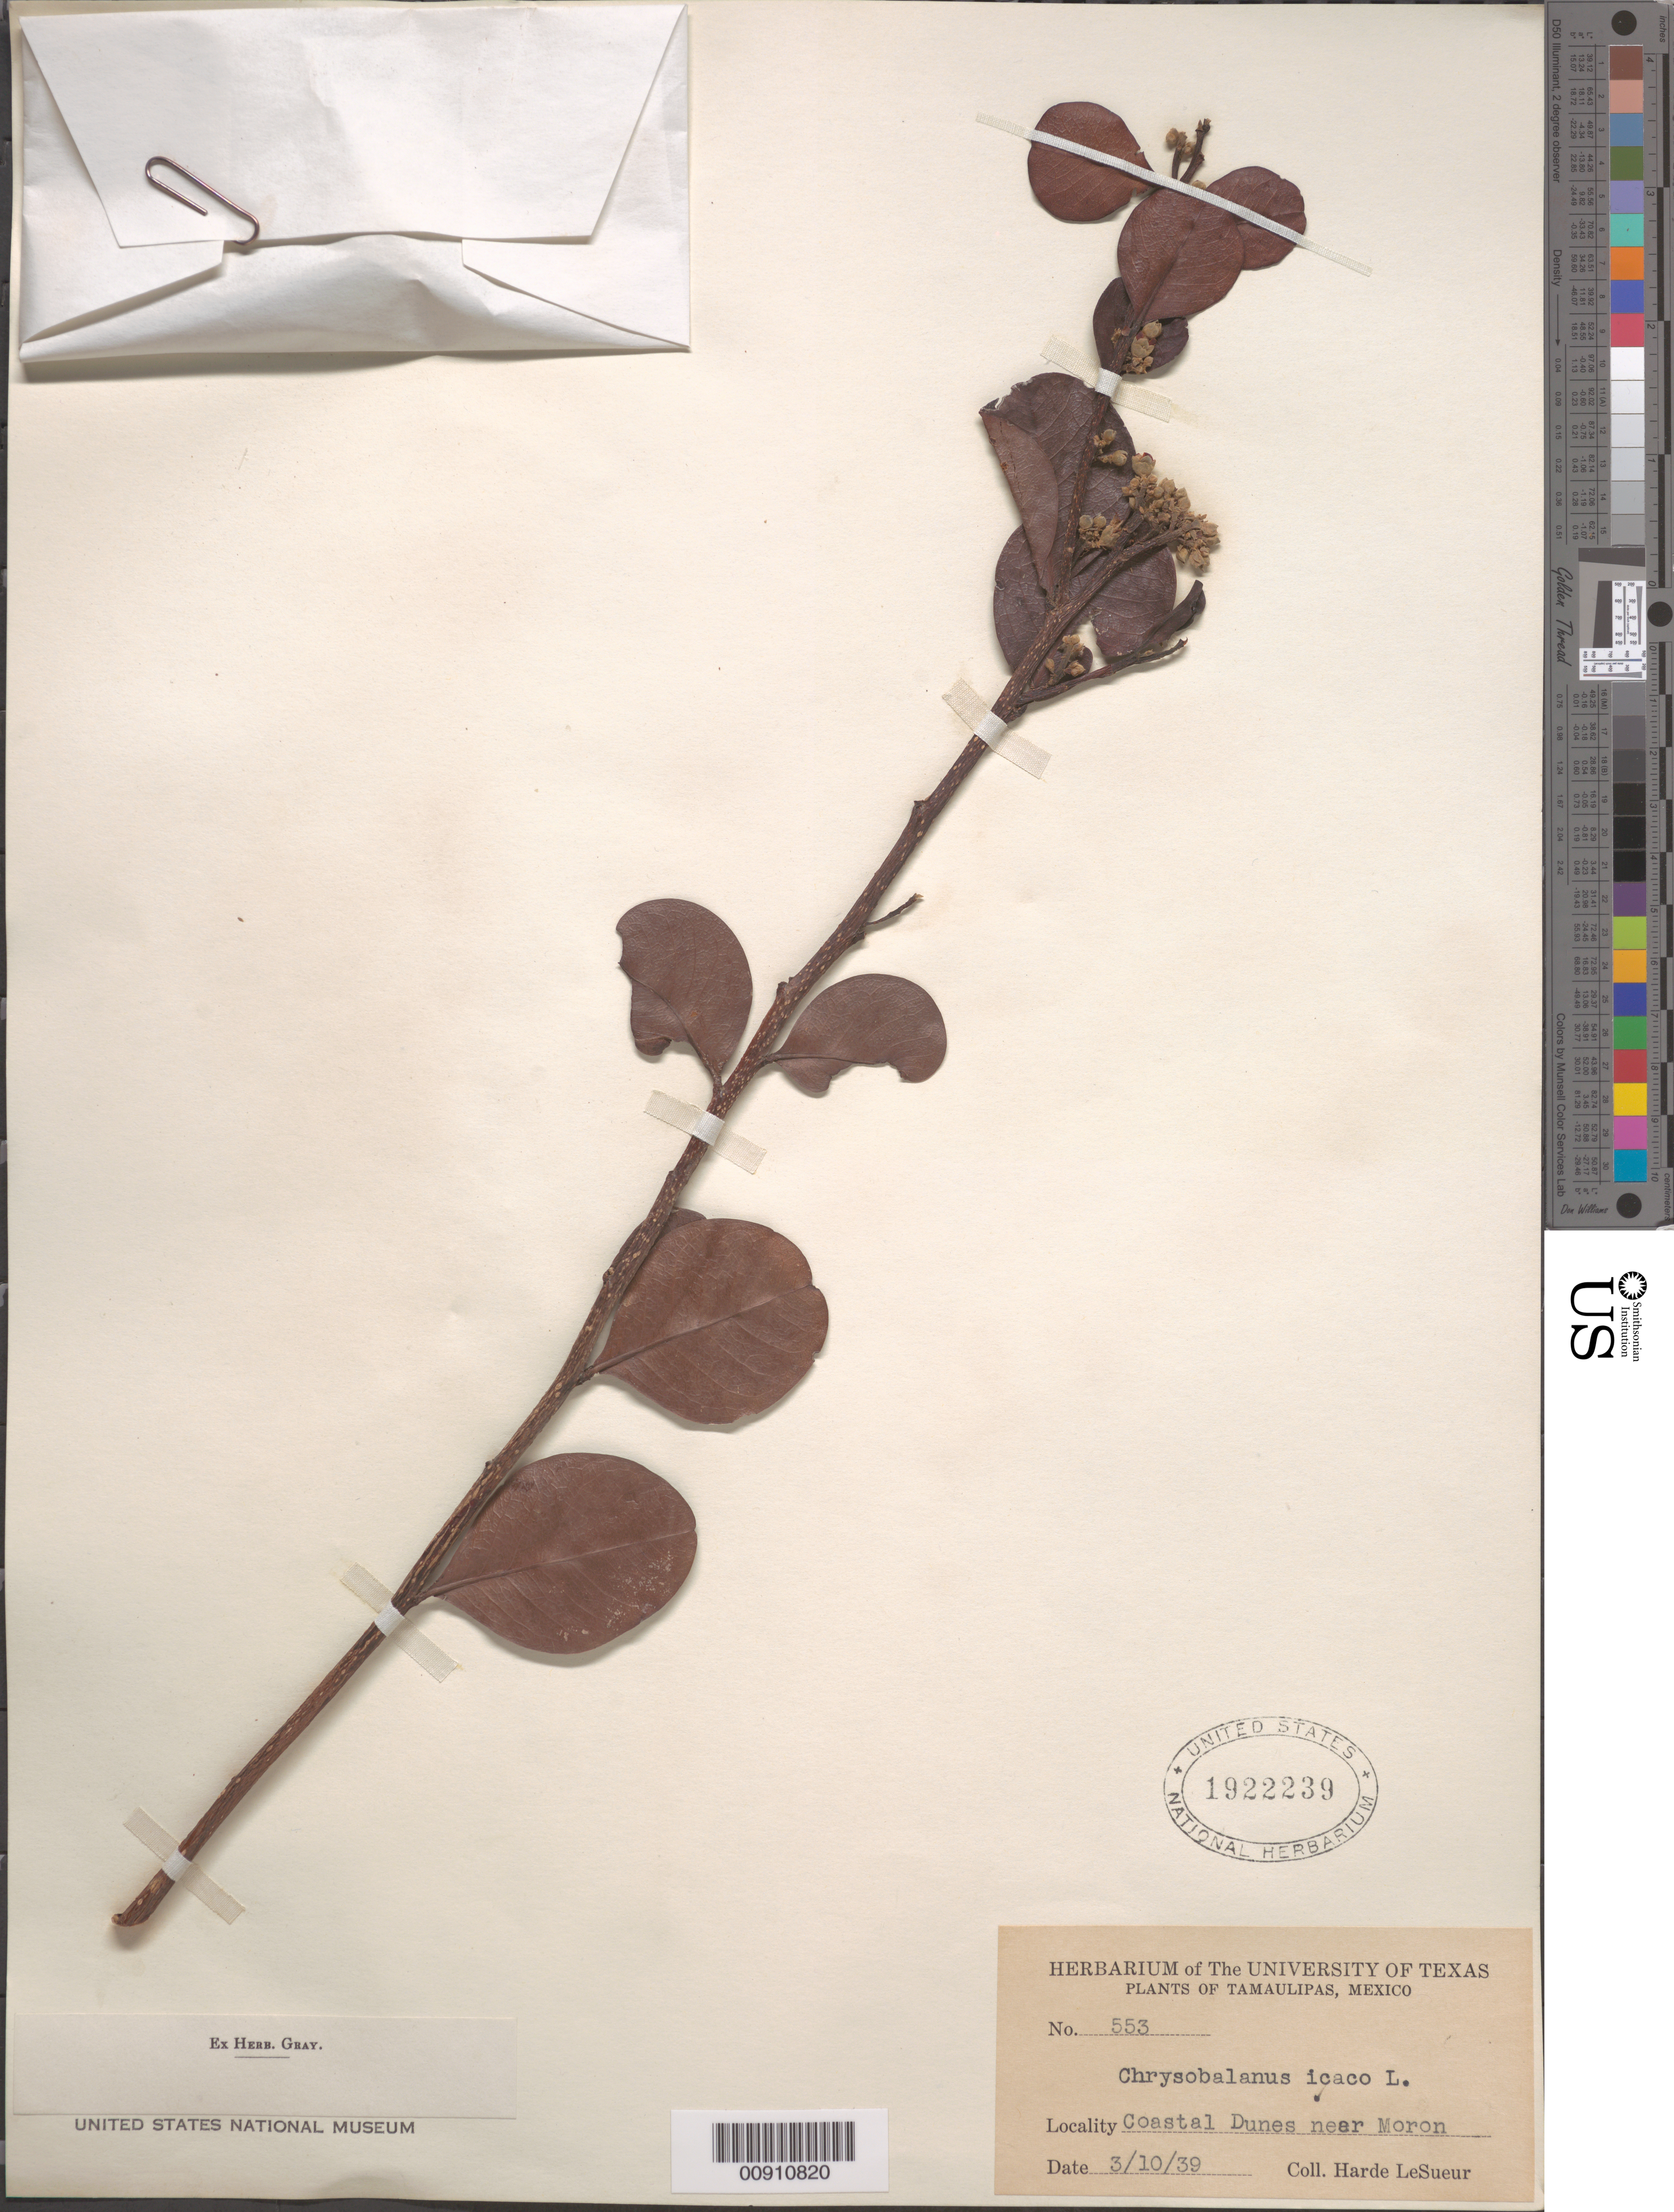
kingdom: Plantae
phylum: Tracheophyta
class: Magnoliopsida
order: Malpighiales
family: Chrysobalanaceae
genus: Chrysobalanus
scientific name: Chrysobalanus icaco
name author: L.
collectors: D. H. LeSueur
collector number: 553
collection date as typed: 10 Mar 1939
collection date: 1939-03-10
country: Mexico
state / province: Tamaulipas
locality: Near Moron, Tamaulipas.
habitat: Coastal dunes.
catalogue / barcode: US 1922239